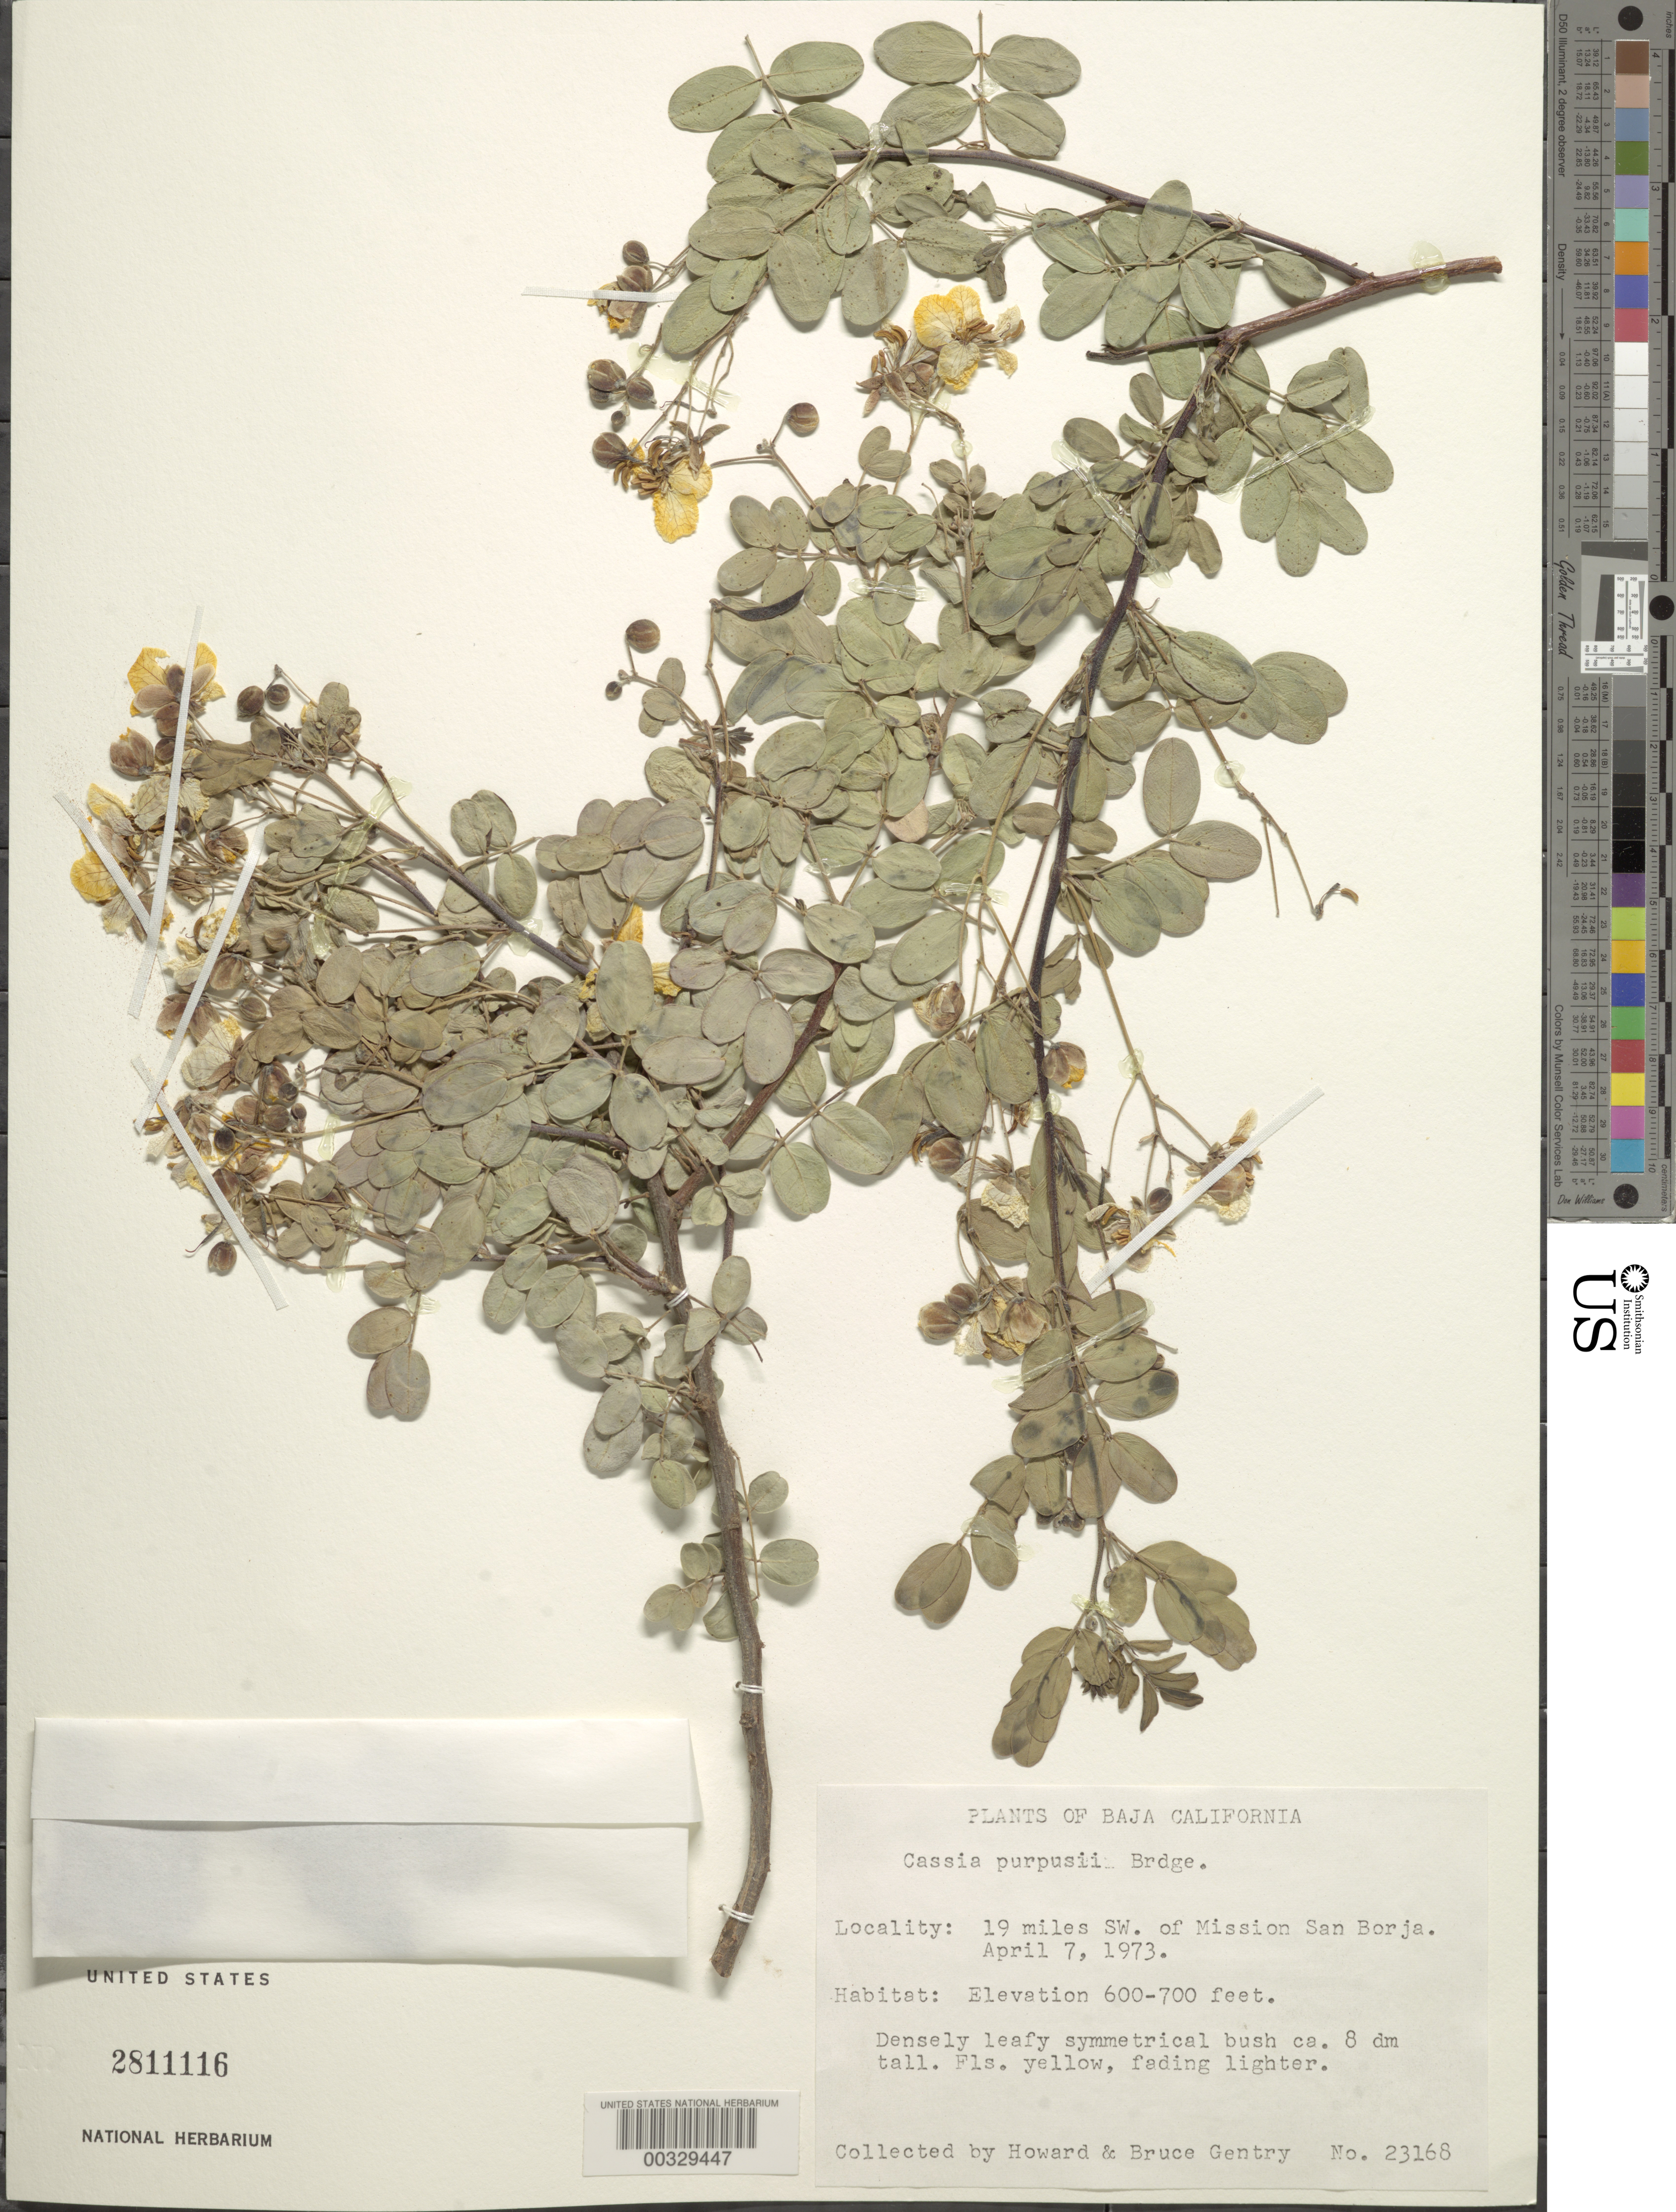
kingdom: Plantae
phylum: Tracheophyta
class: Magnoliopsida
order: Fabales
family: Fabaceae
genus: Senna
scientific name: Senna purpusii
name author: (Brandegee) H.S. Irwin & Barneby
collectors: H. S. Gentry & B. Gentry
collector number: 23168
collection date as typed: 07 Apr 1973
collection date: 1973-04-07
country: Mexico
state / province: Baja California Norte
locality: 19 mi SW of Mission San Borja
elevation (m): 183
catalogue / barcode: US 2811116